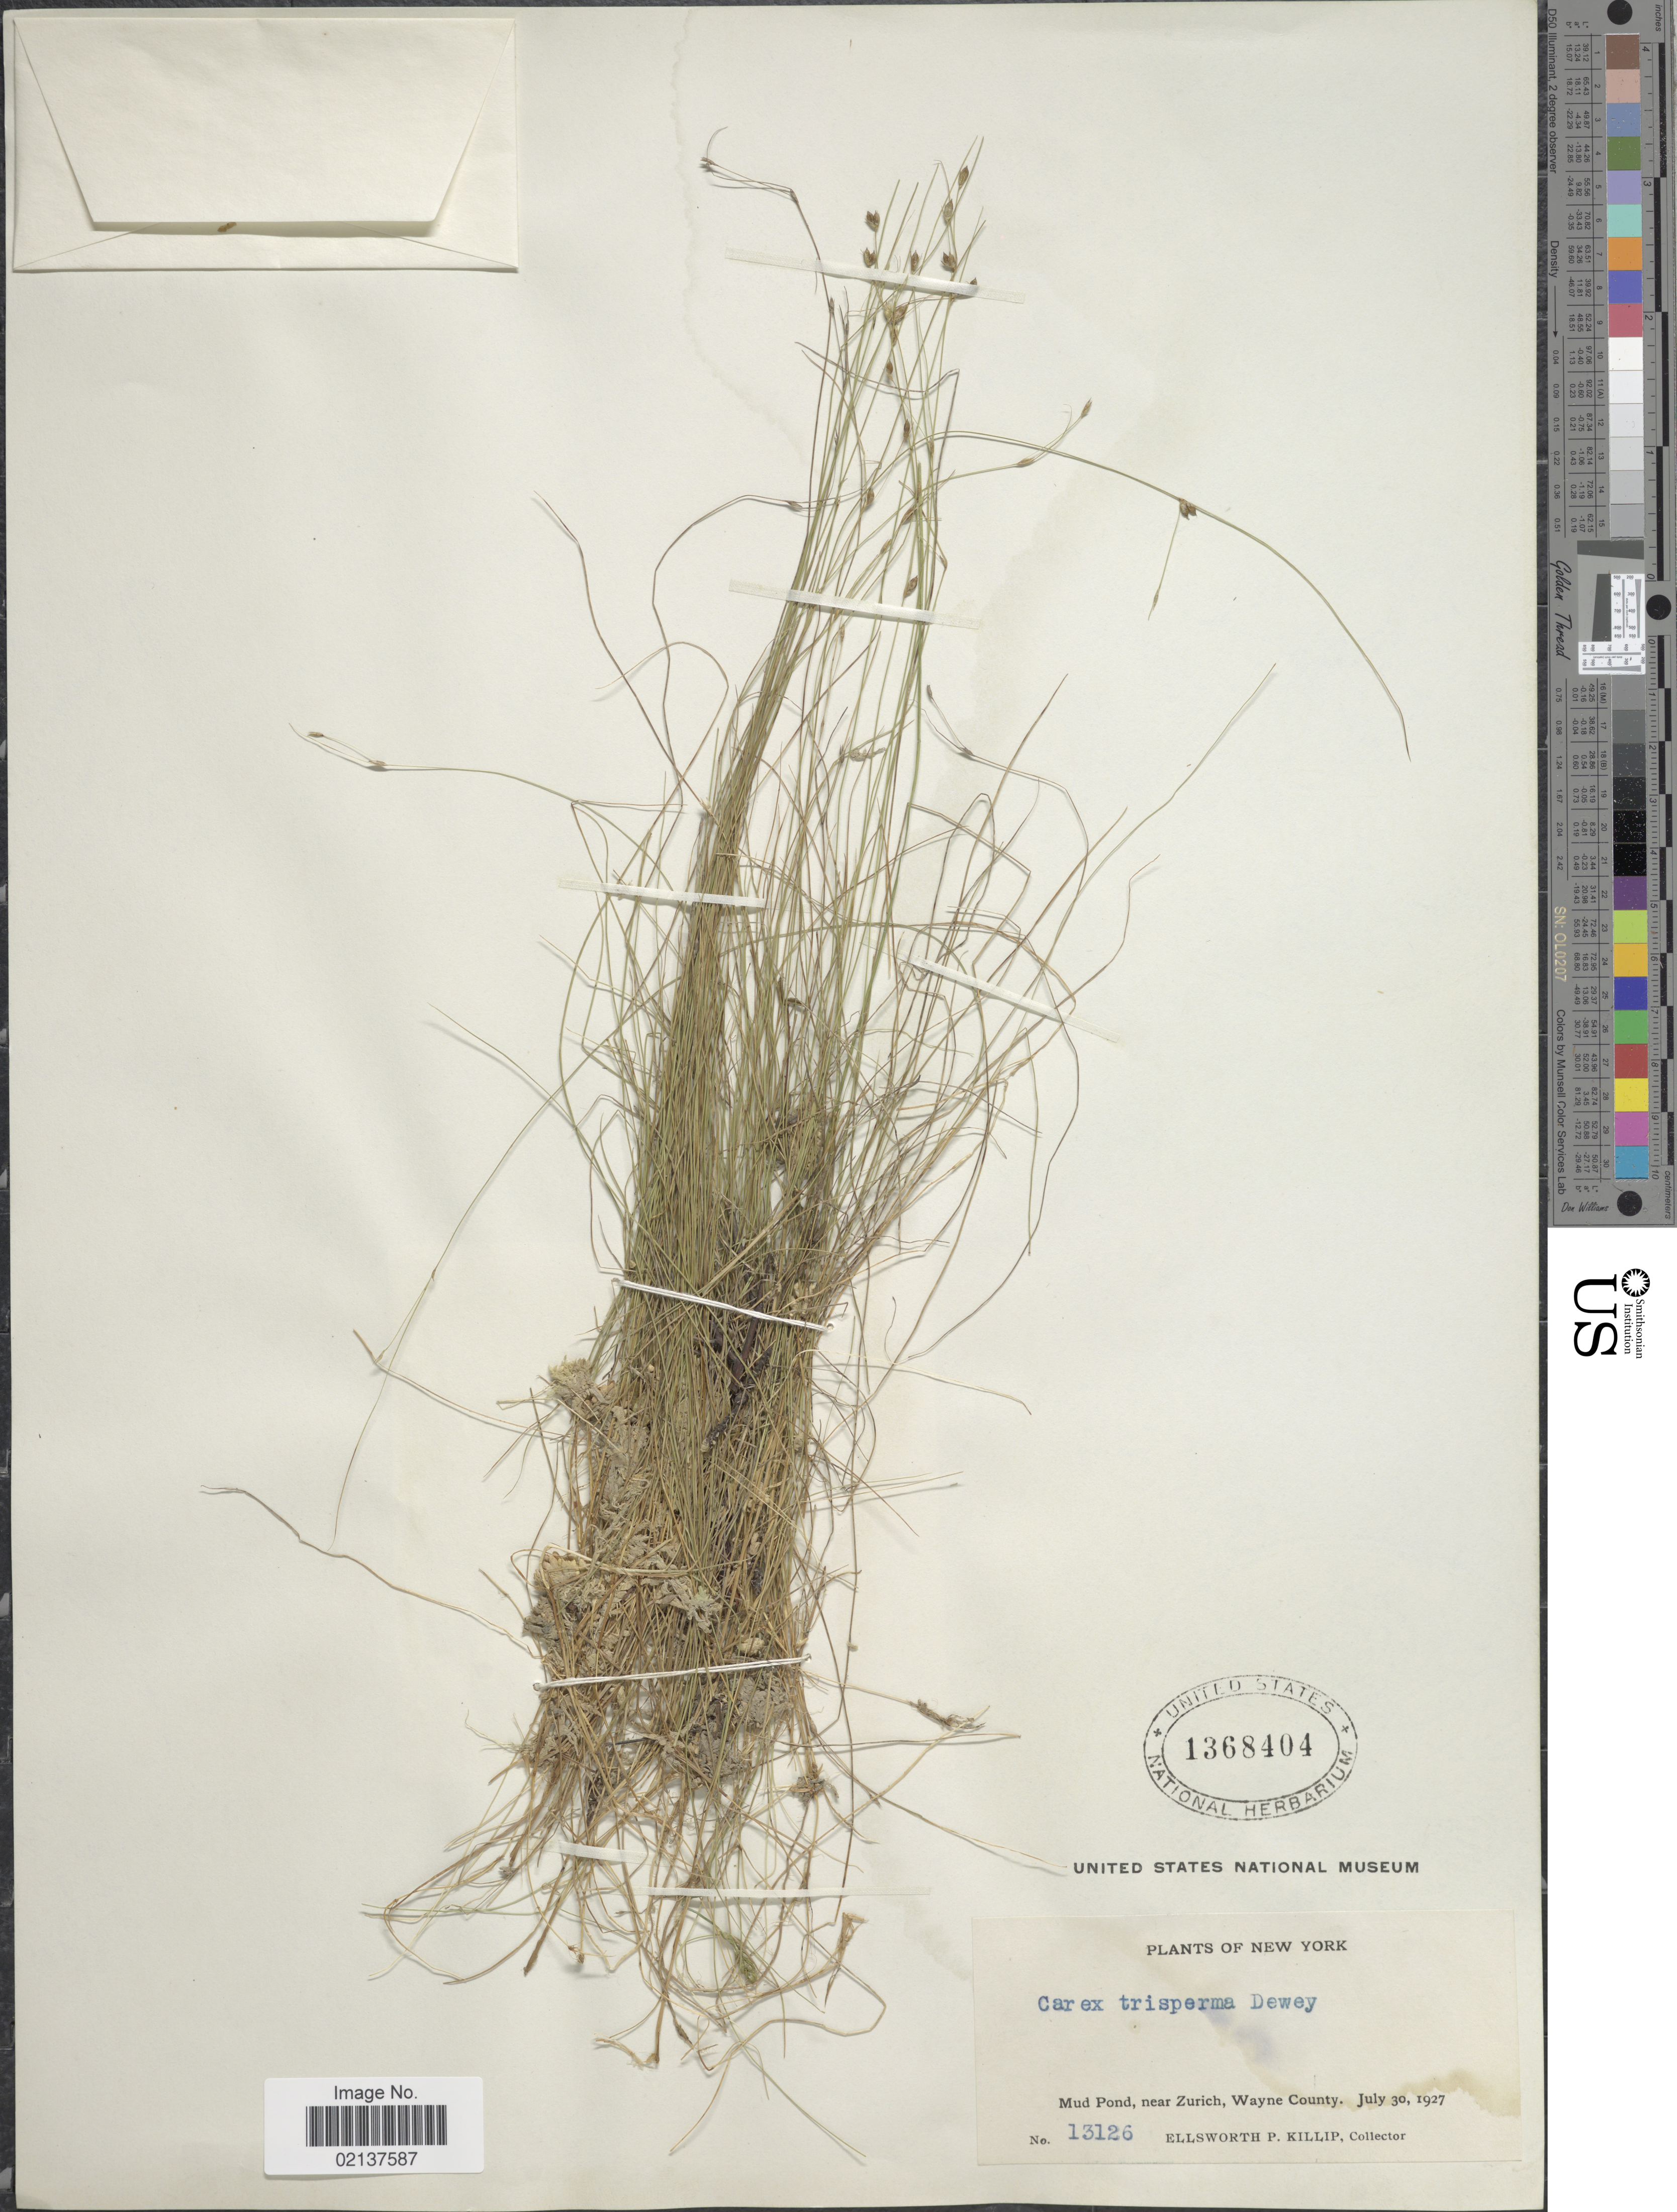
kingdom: Plantae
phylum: Tracheophyta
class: Liliopsida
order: Poales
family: Cyperaceae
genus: Carex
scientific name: Carex trisperma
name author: Dewey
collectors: E. P. Killip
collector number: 13126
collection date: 1927-07-30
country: United States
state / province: New York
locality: Mud Pond, near Zurich, Wayne County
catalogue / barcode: US 1368404